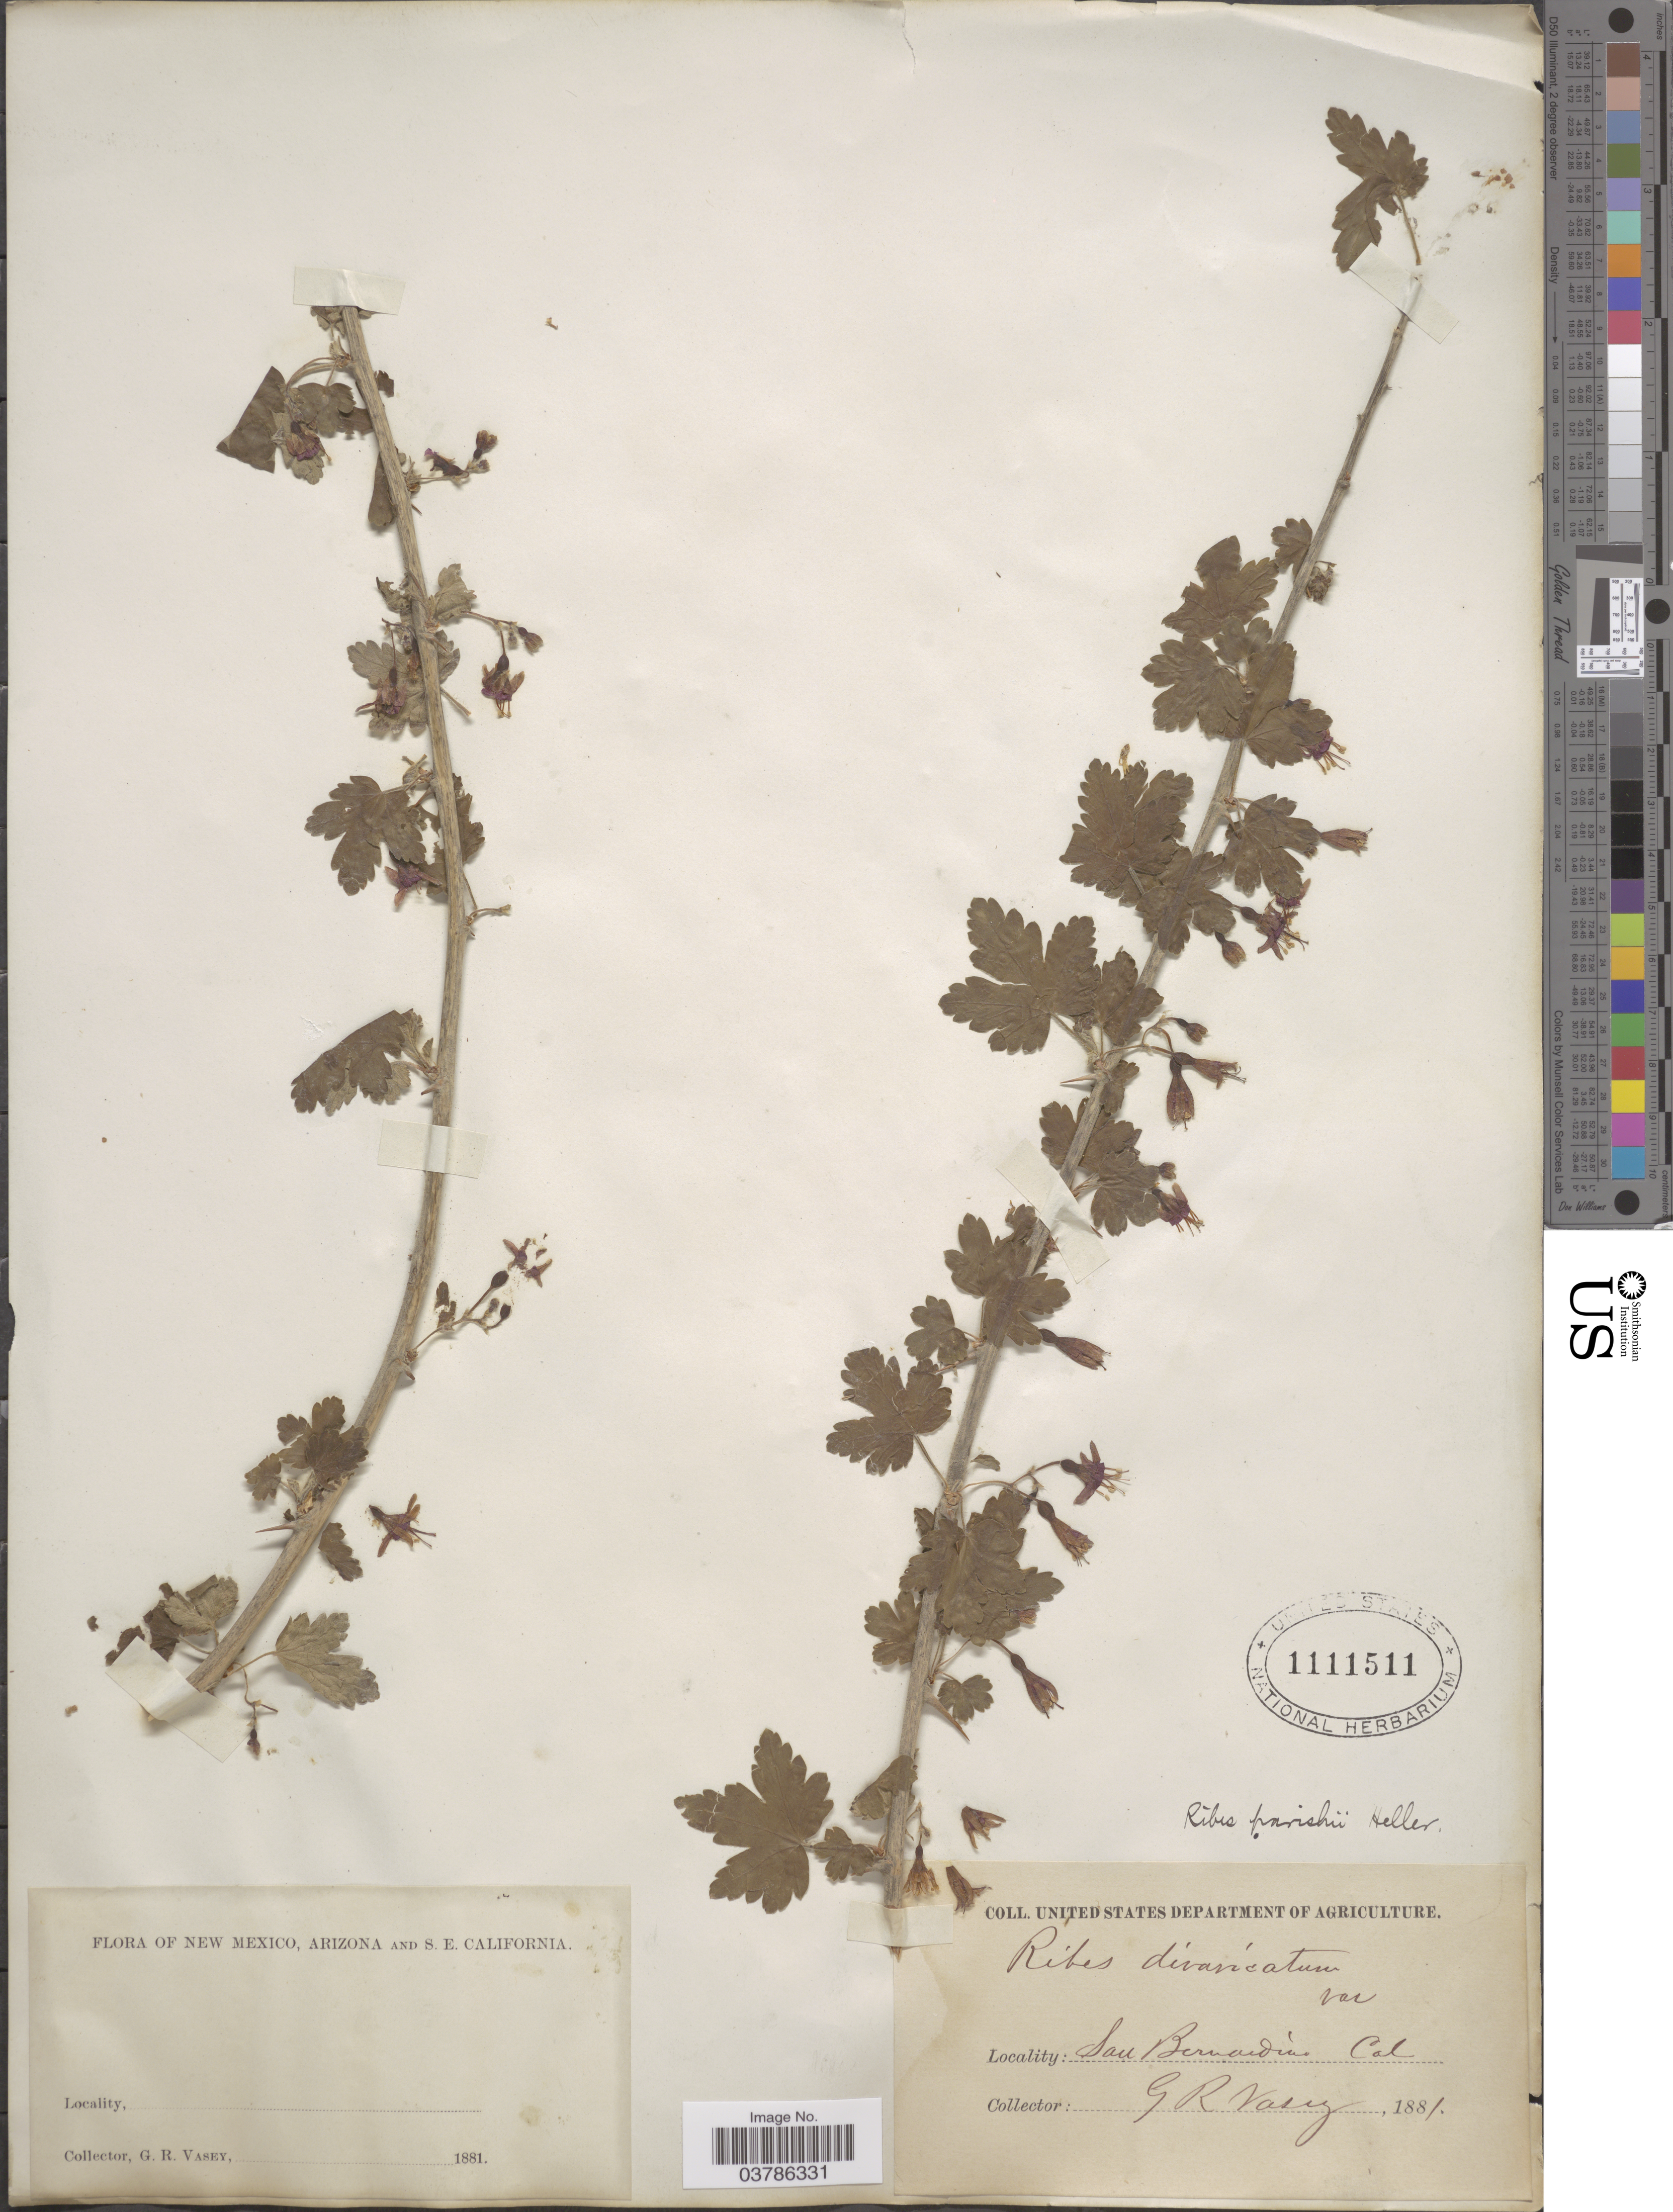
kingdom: Plantae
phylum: Tracheophyta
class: Magnoliopsida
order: Saxifragales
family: Grossulariaceae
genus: Ribes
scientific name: Ribes divaricatum var. parishii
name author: (A. Heller) Jeps.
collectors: G. R. Vasey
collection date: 1881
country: United States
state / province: California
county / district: San Bernardino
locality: San Bernardino.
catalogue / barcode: US 1111511